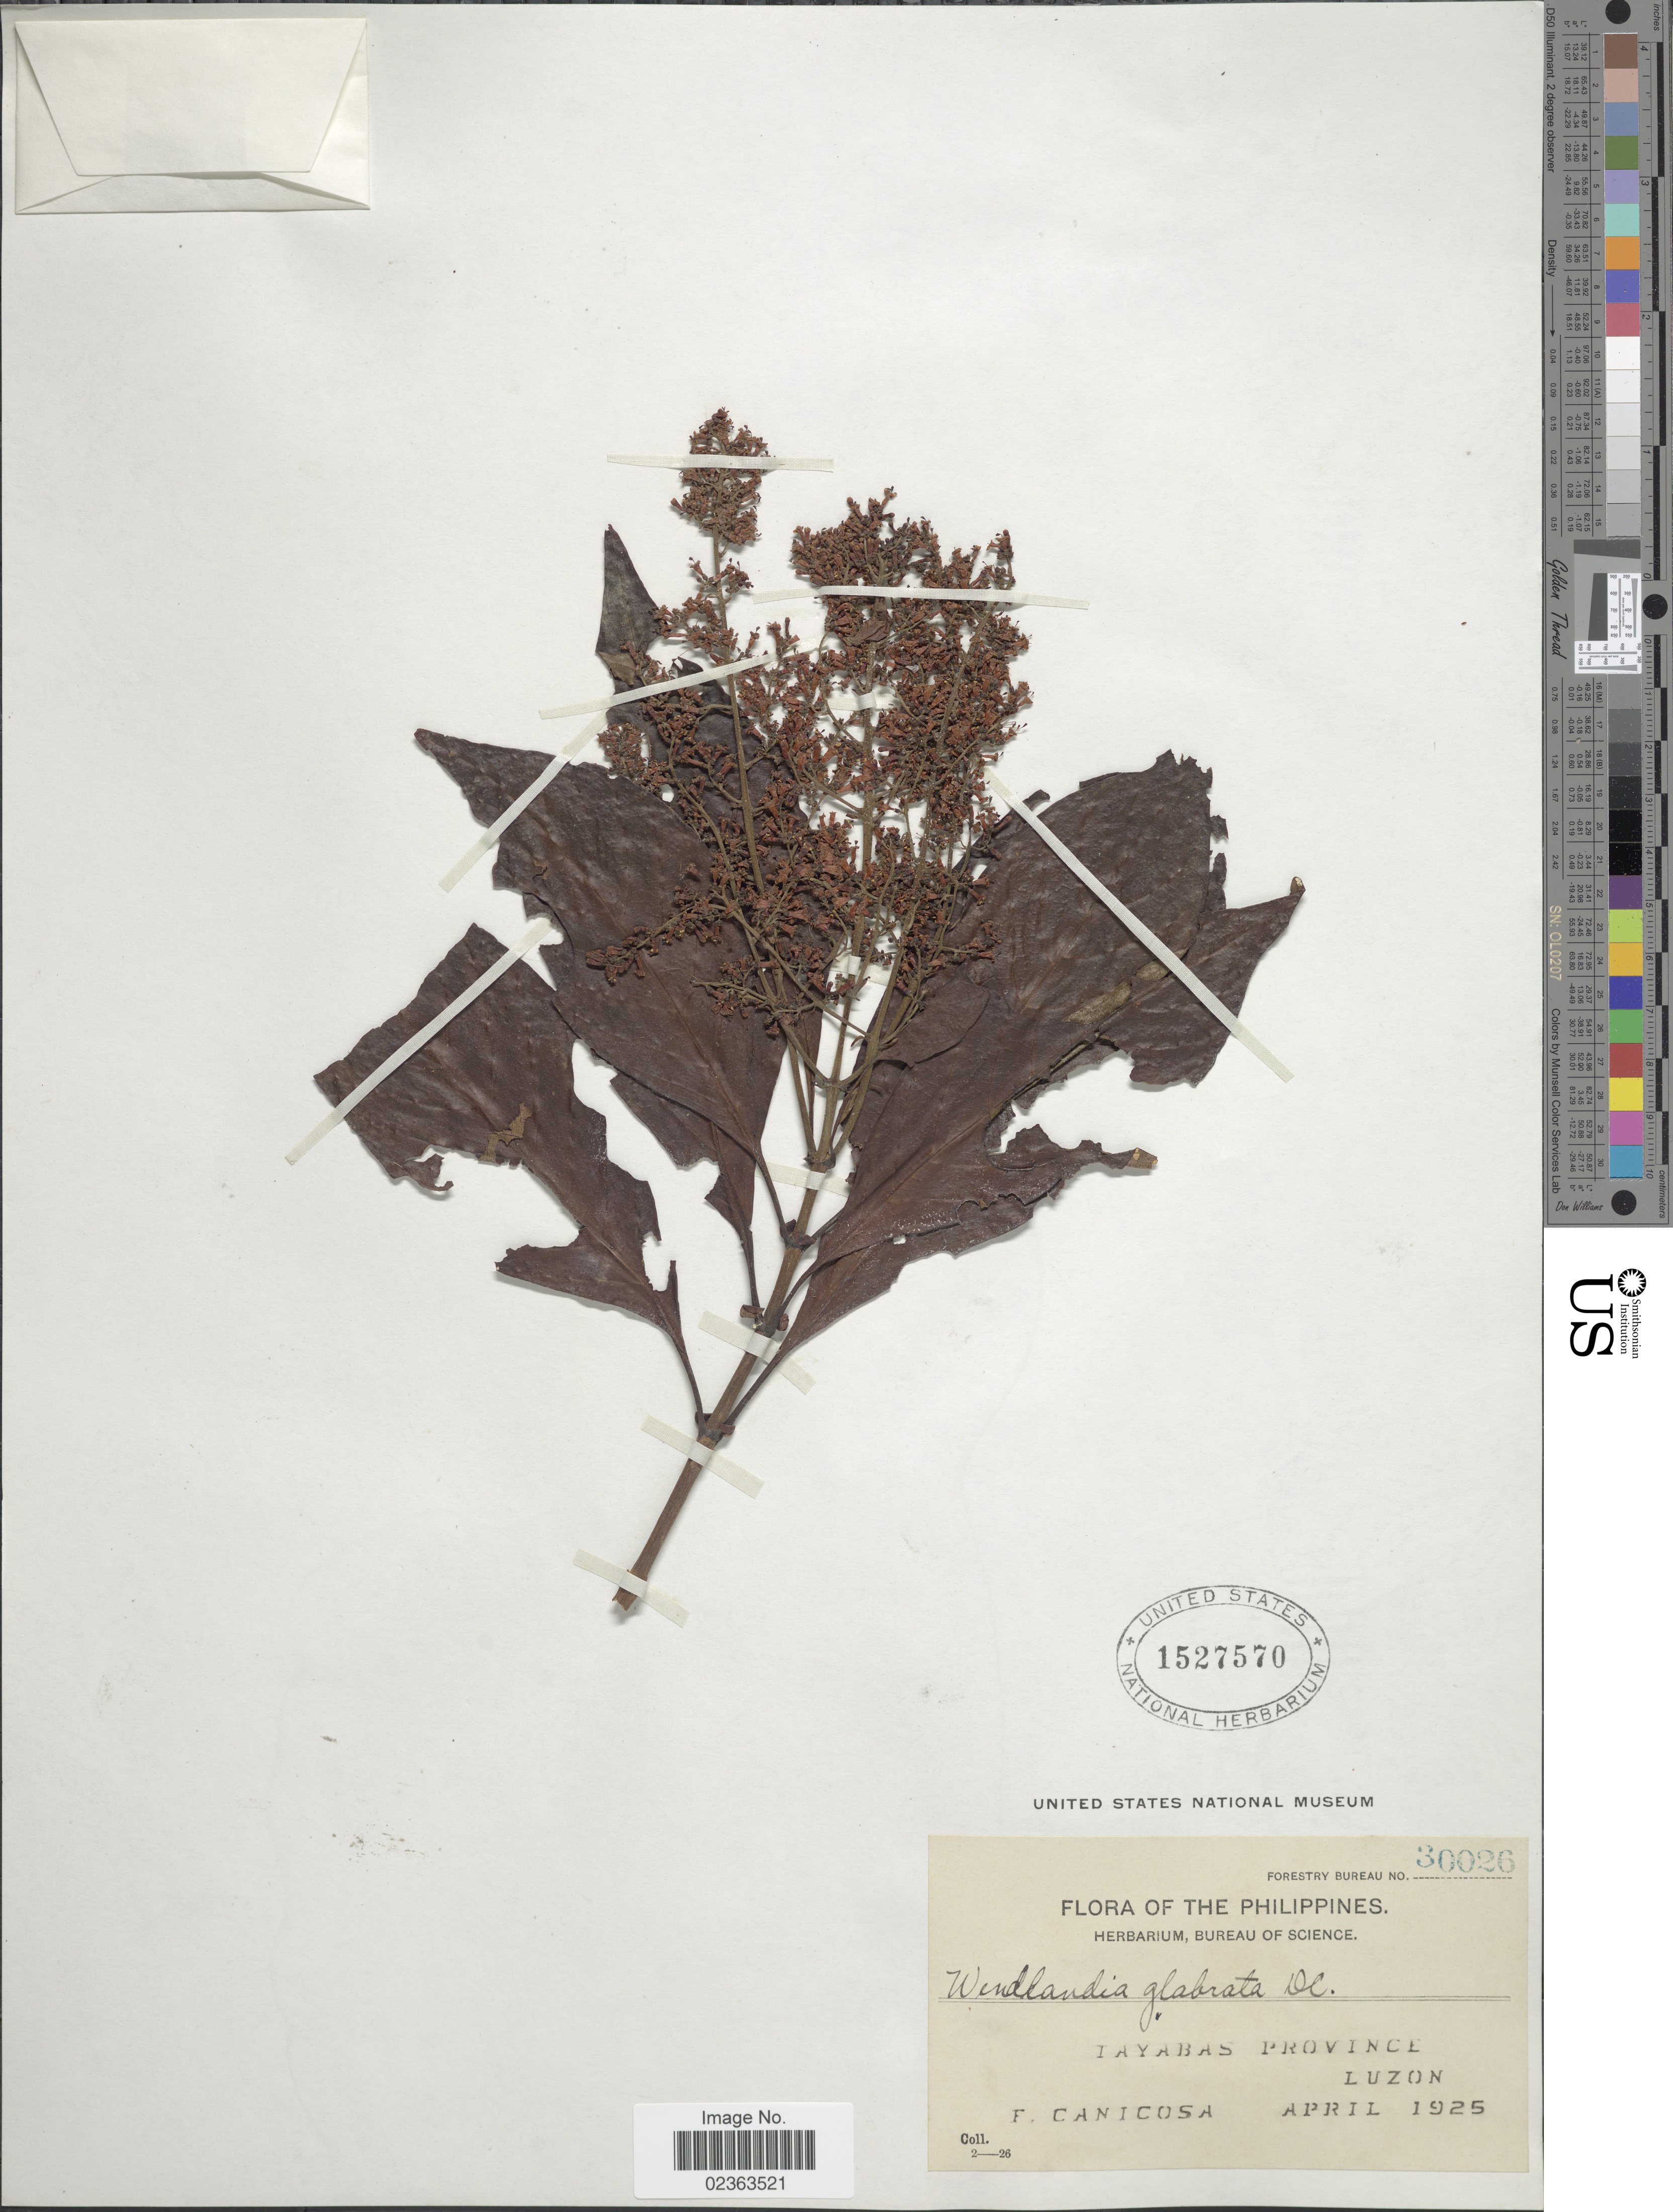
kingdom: Plantae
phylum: Tracheophyta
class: Magnoliopsida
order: Gentianales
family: Rubiaceae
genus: Wendlandia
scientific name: Wendlandia glabrata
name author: DC.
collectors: F. Canicosa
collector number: Bureau of Science 30026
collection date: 1925-04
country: Philippines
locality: Tayabas Province, Luzon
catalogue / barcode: US 1527570